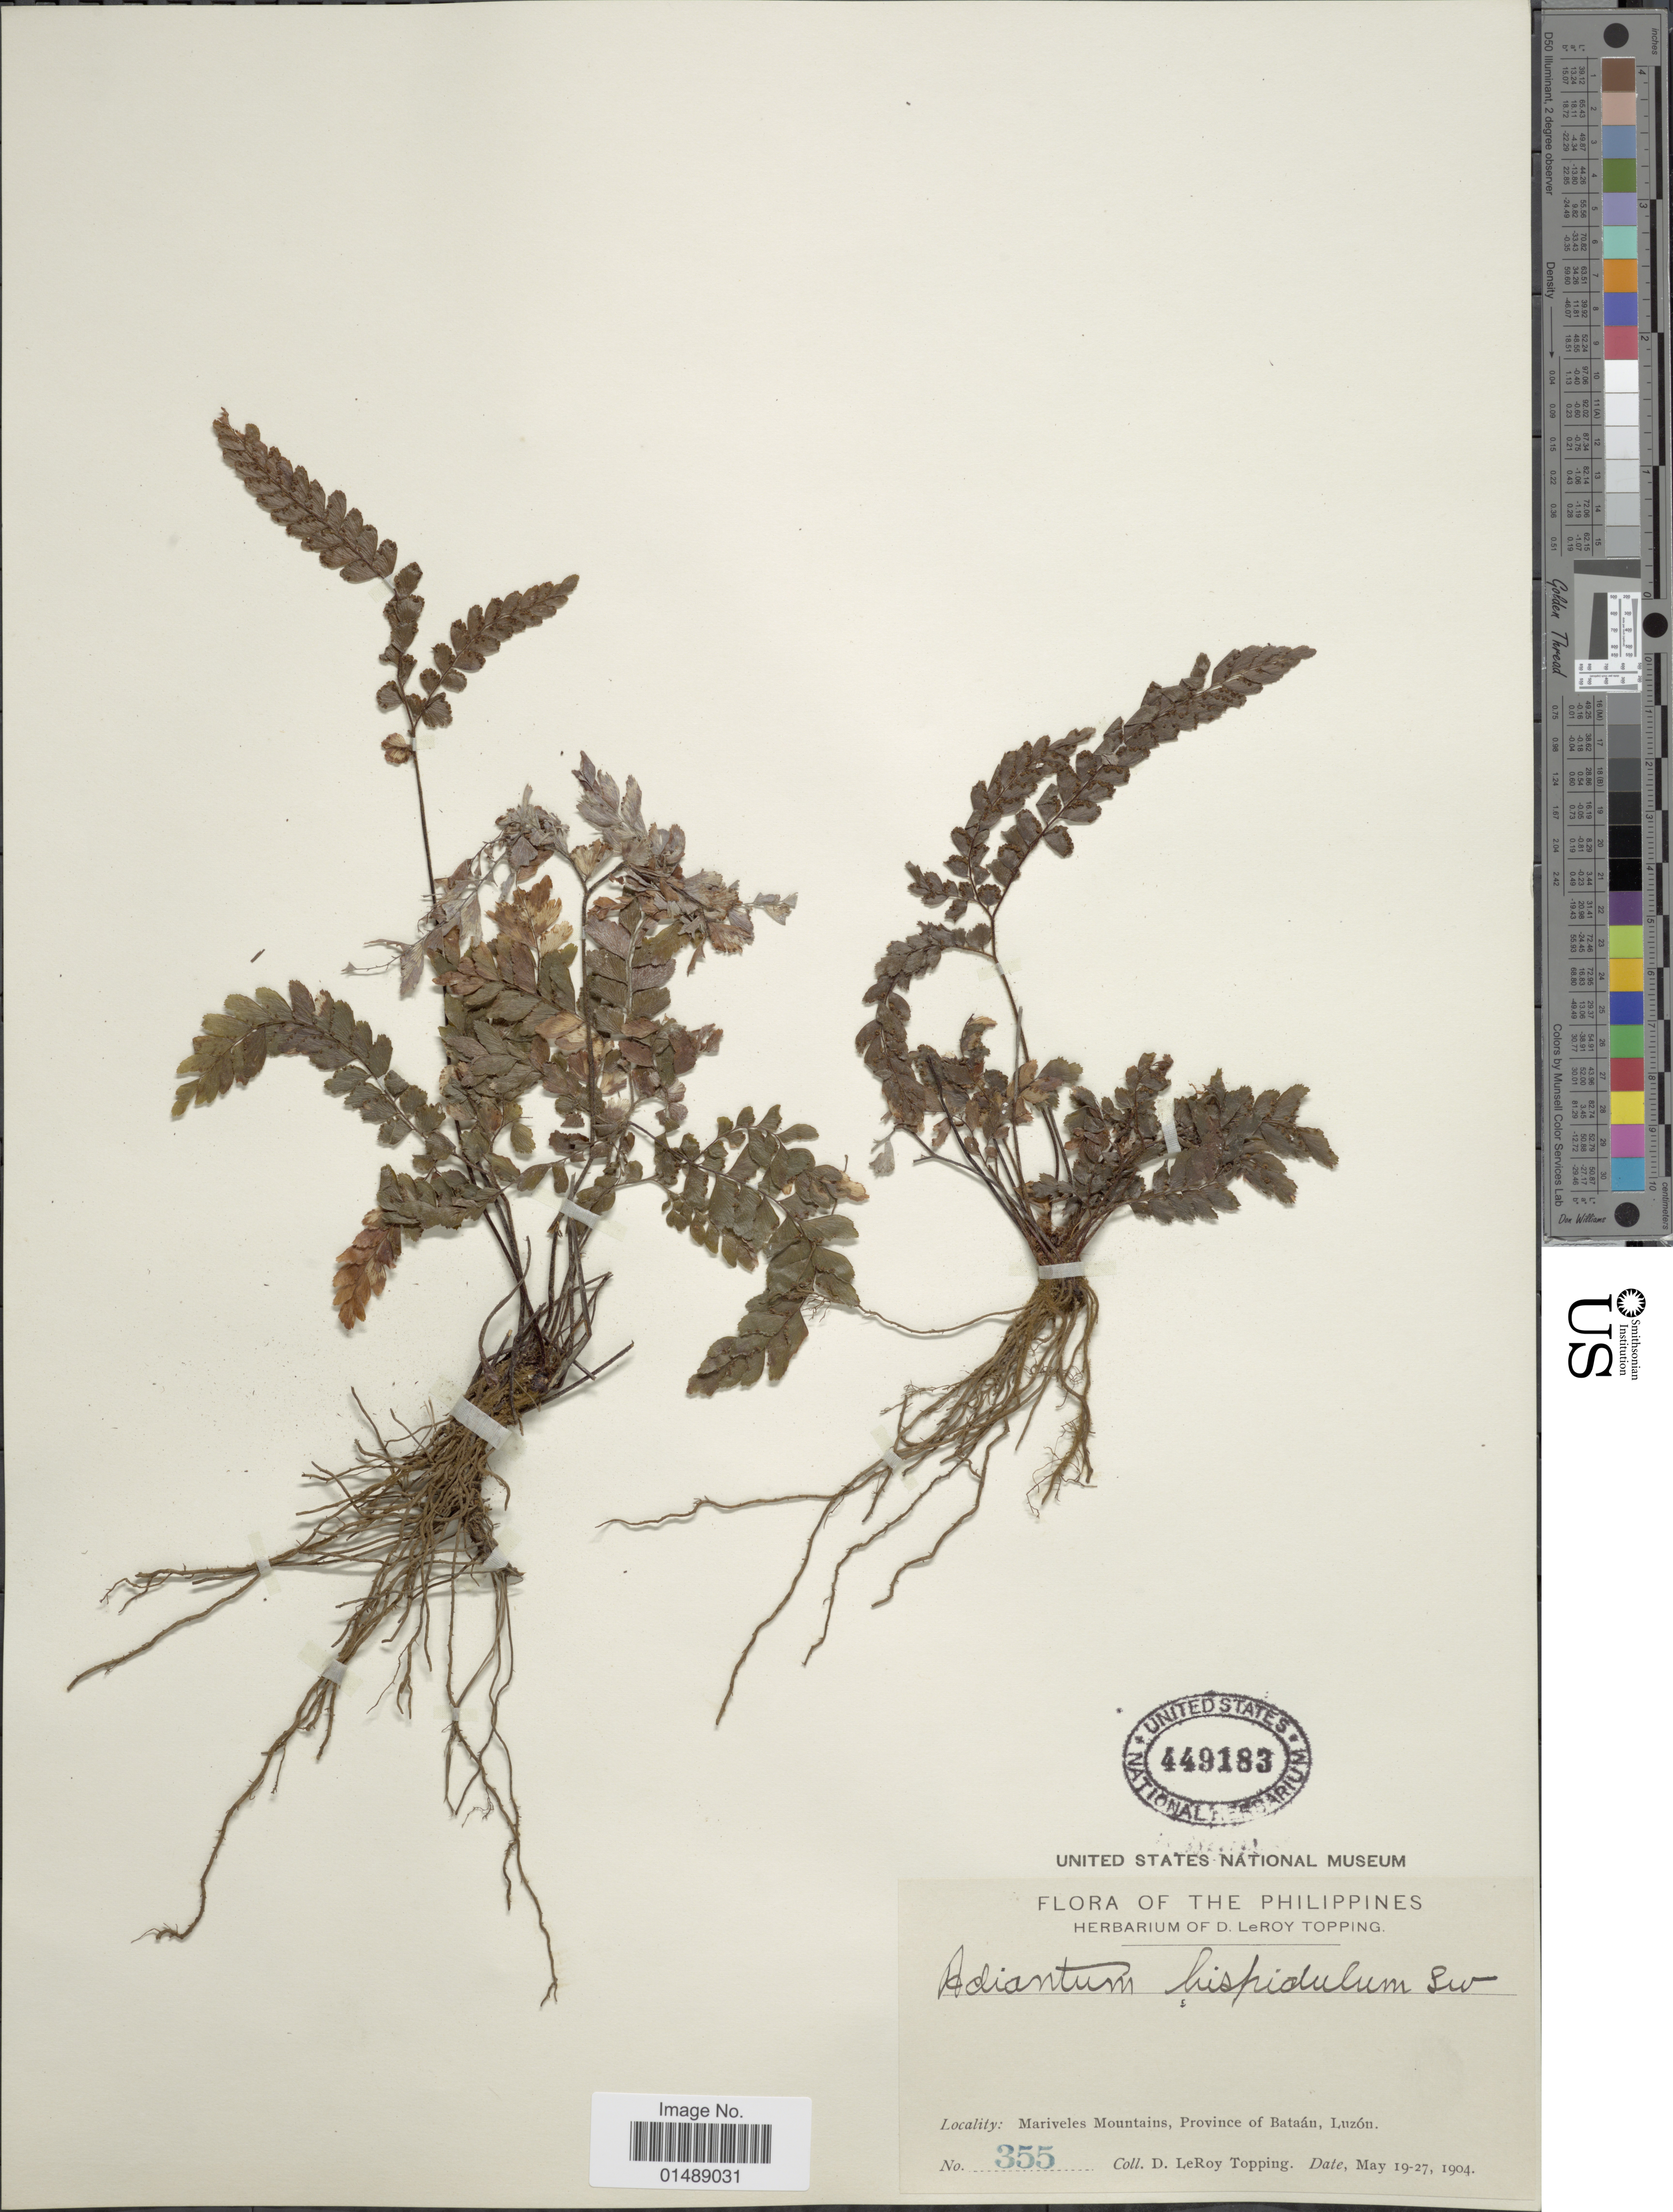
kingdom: Plantae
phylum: Tracheophyta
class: Polypodiopsida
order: Polypodiales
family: Pteridaceae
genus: Adiantum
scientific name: Adiantum hispidulum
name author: Sw.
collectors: D. L. Topping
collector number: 355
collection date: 1904-05-19/1904-05-27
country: Philippines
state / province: Cagayan Valley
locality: Mariveles Mountains, Province of Bataan, Luzon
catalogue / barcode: US 449183